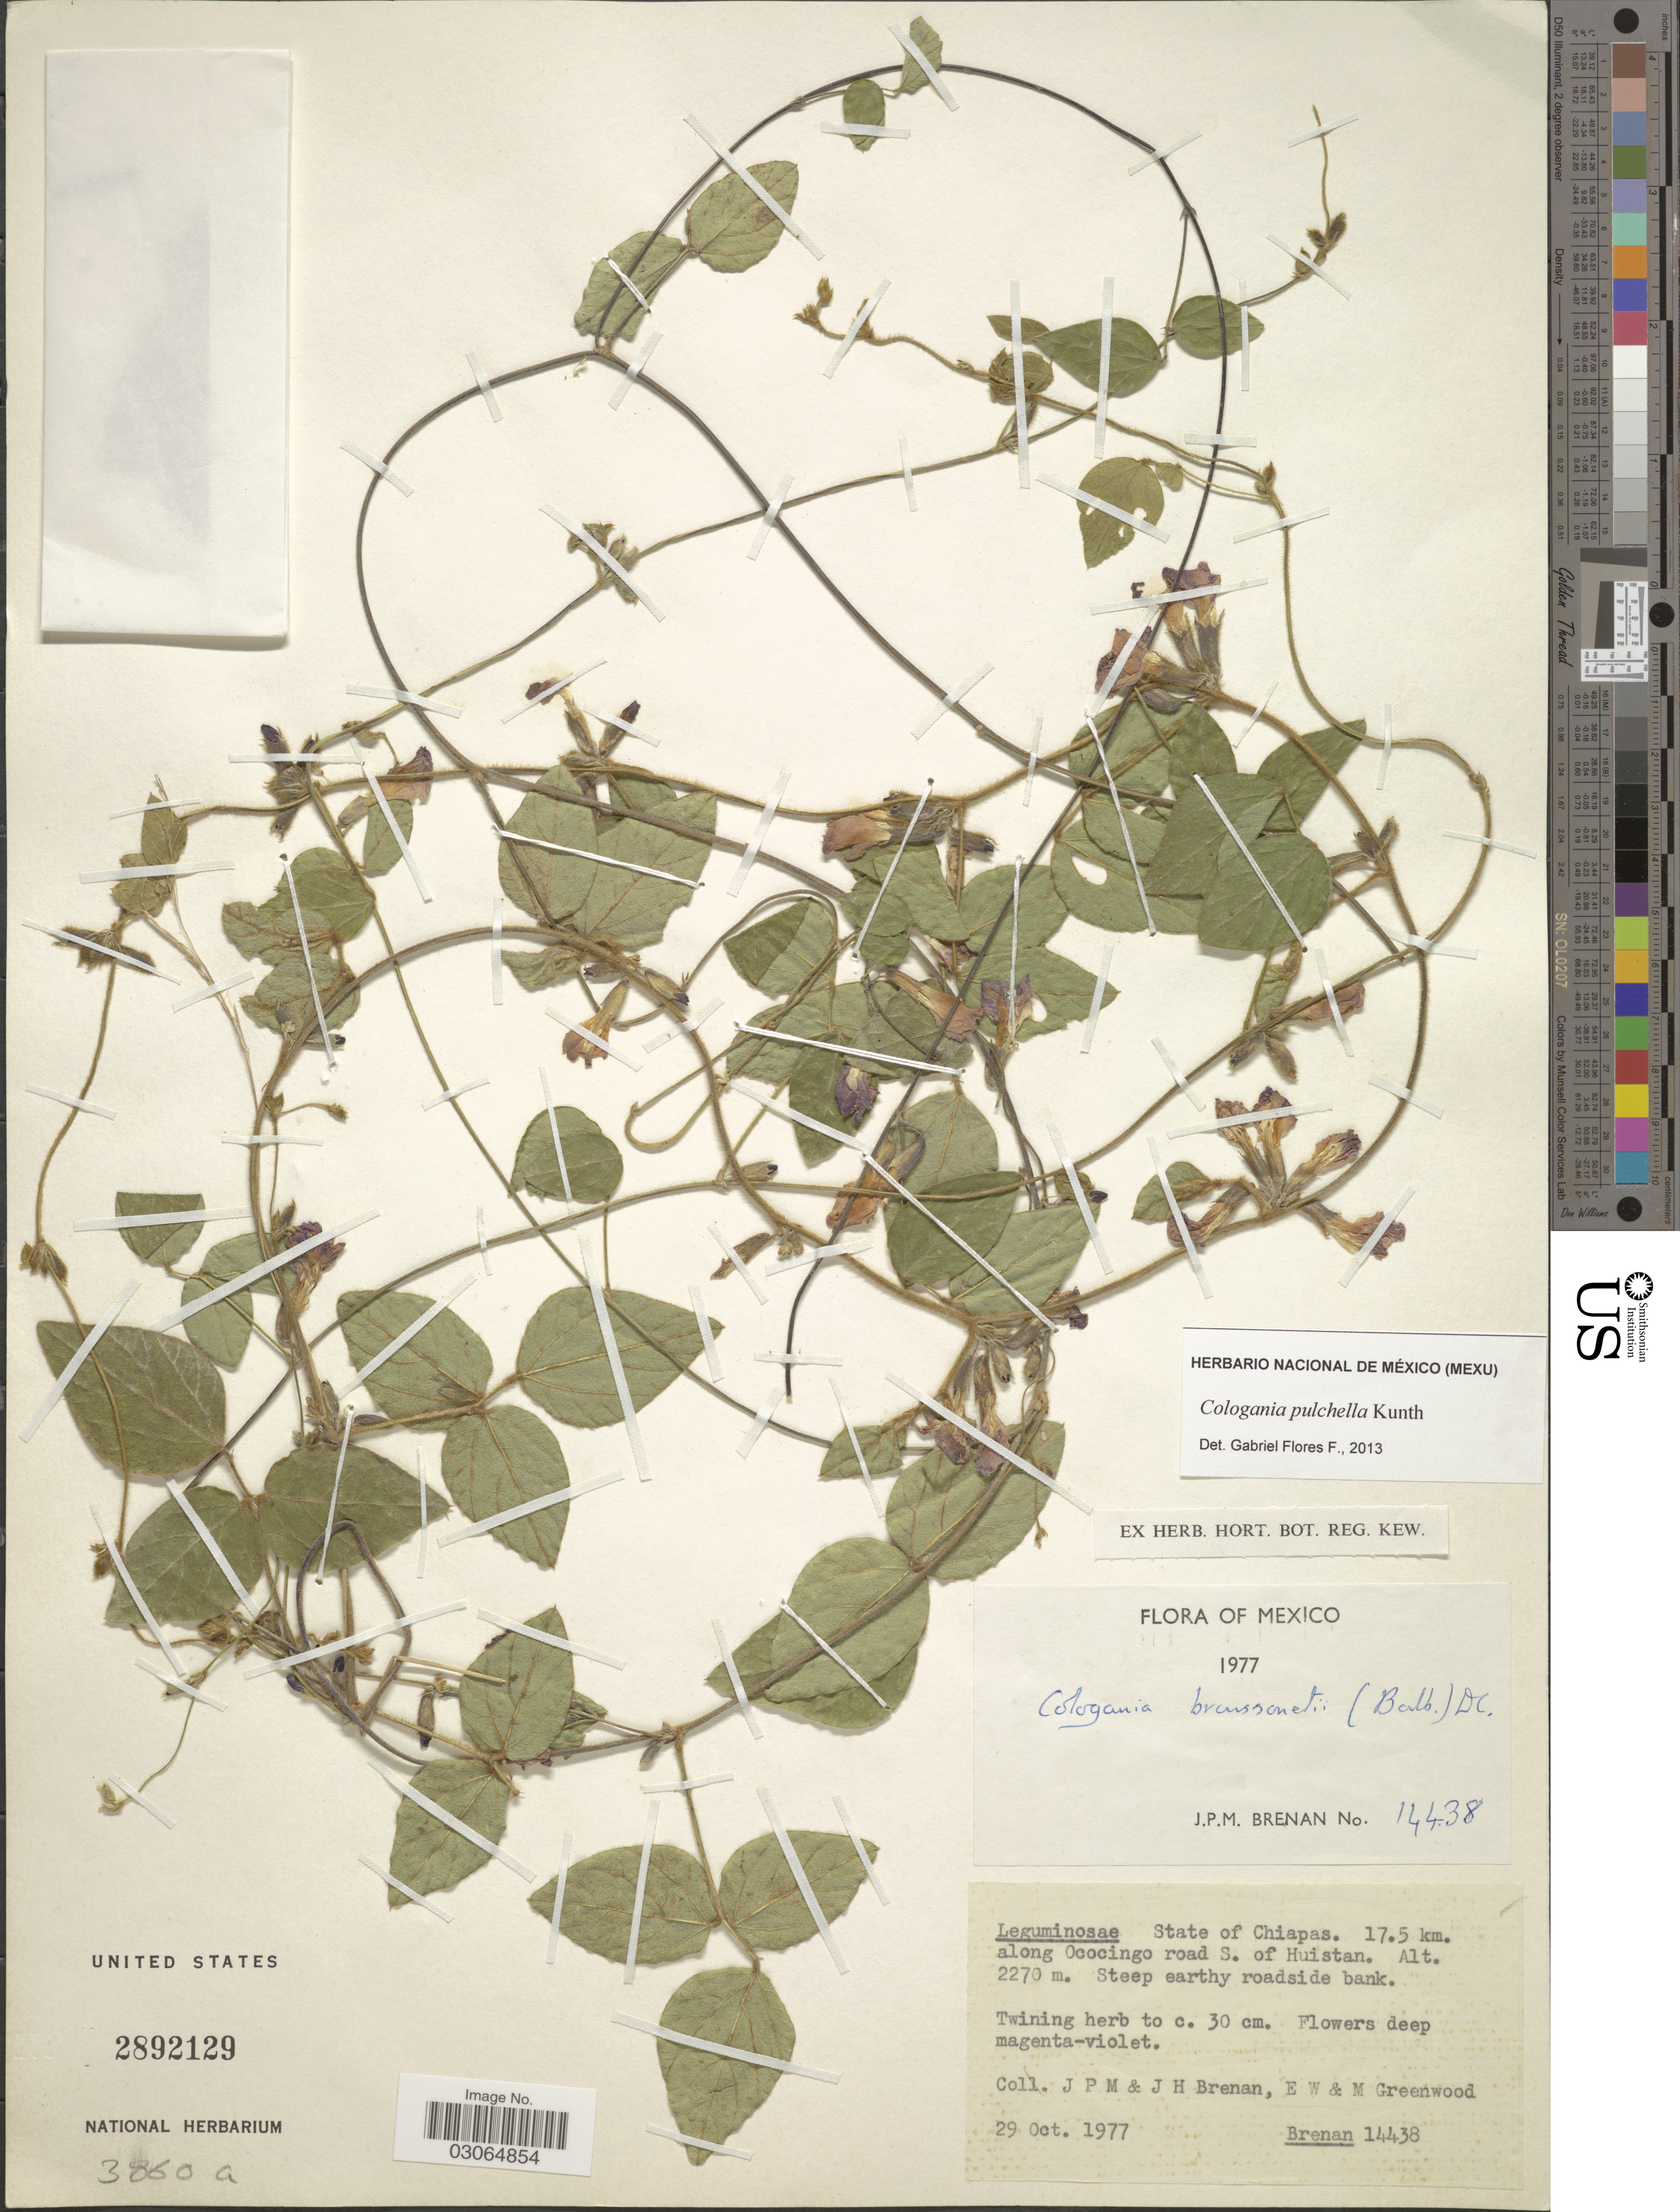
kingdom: Plantae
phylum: Tracheophyta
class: Magnoliopsida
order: Fabales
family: Fabaceae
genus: Cologania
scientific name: Cologania broussonetii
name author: (Balb.) DC.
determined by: Fearing, O. S.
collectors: J. Brenan, J. H. Brenan, E. Greenwood & Greenwood, M.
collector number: Brenan14438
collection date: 1977-10-29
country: Mexico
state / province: Chiapas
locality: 17.5 km. along Ococingo road S. of Huistan.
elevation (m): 2270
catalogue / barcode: US 2892129